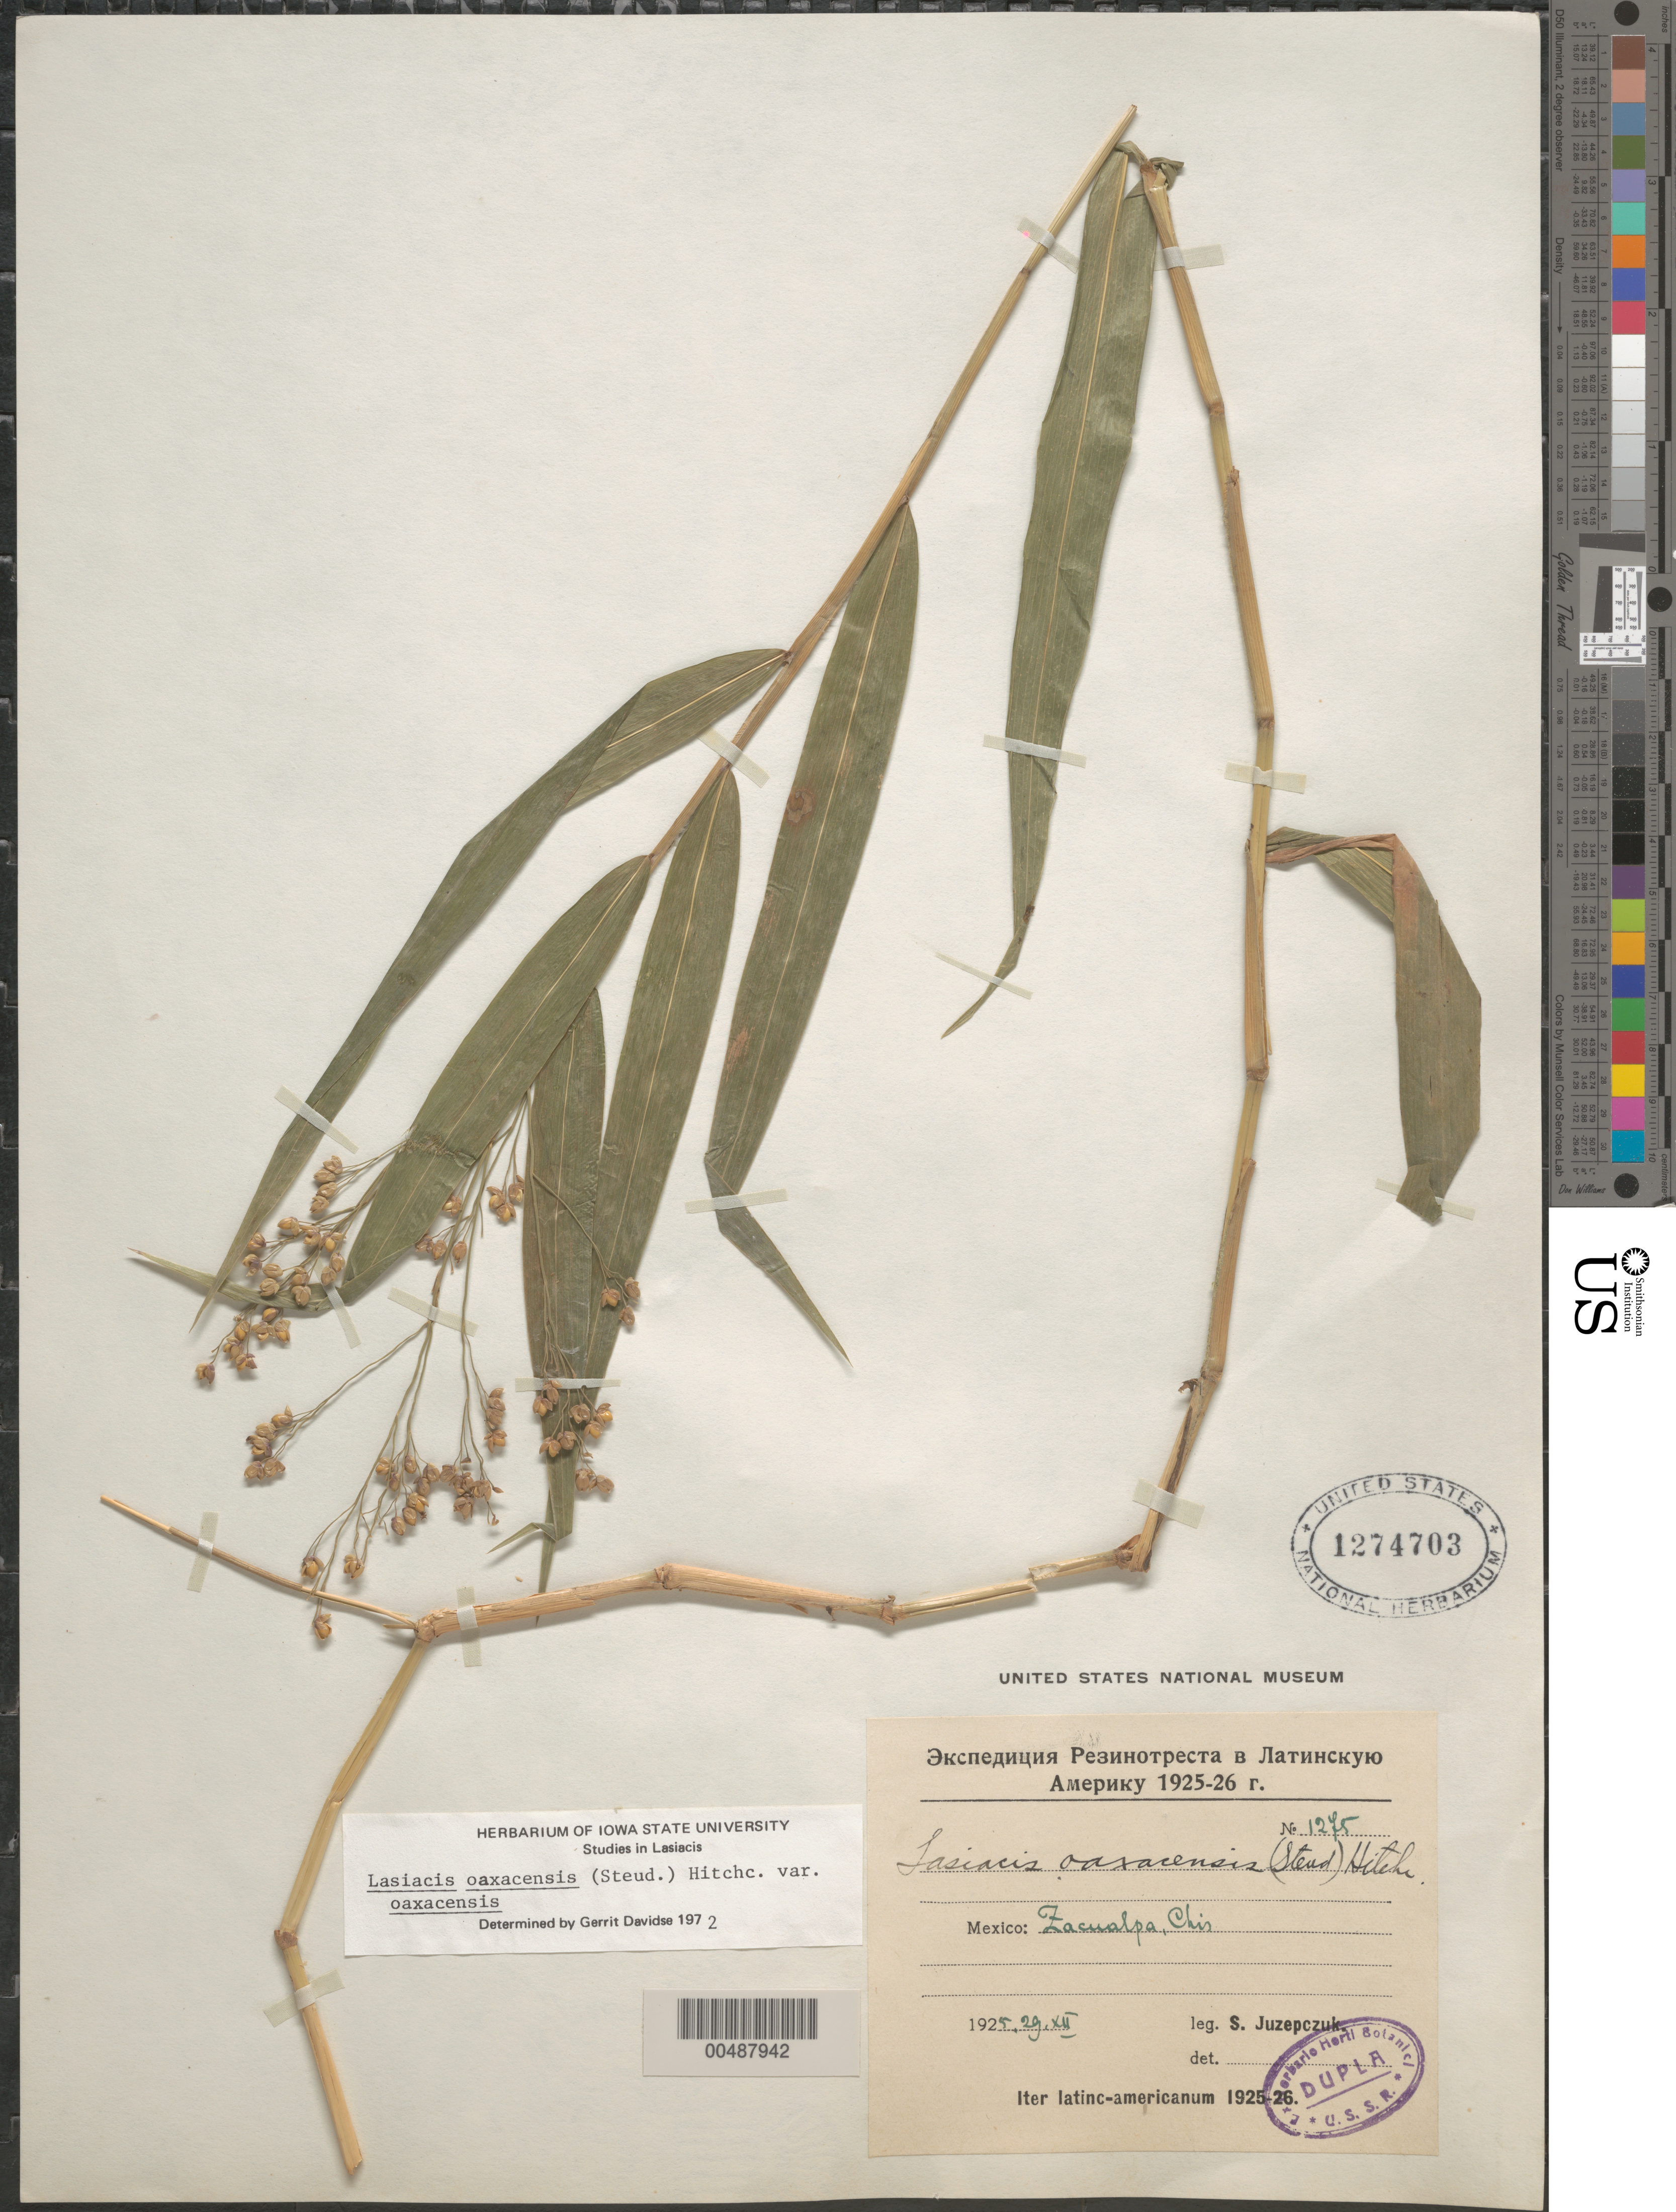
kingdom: Plantae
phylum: Tracheophyta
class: Liliopsida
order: Poales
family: Poaceae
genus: Lasiacis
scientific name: Lasiacis oaxacensis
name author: (Steud.) Hitchc.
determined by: Davidse, Gerrit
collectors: S. V. Juzepczuk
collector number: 1275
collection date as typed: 29 Dec 1925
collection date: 1925-12-29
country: Mexico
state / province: Chiapas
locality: Zacualpa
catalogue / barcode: US 1274703